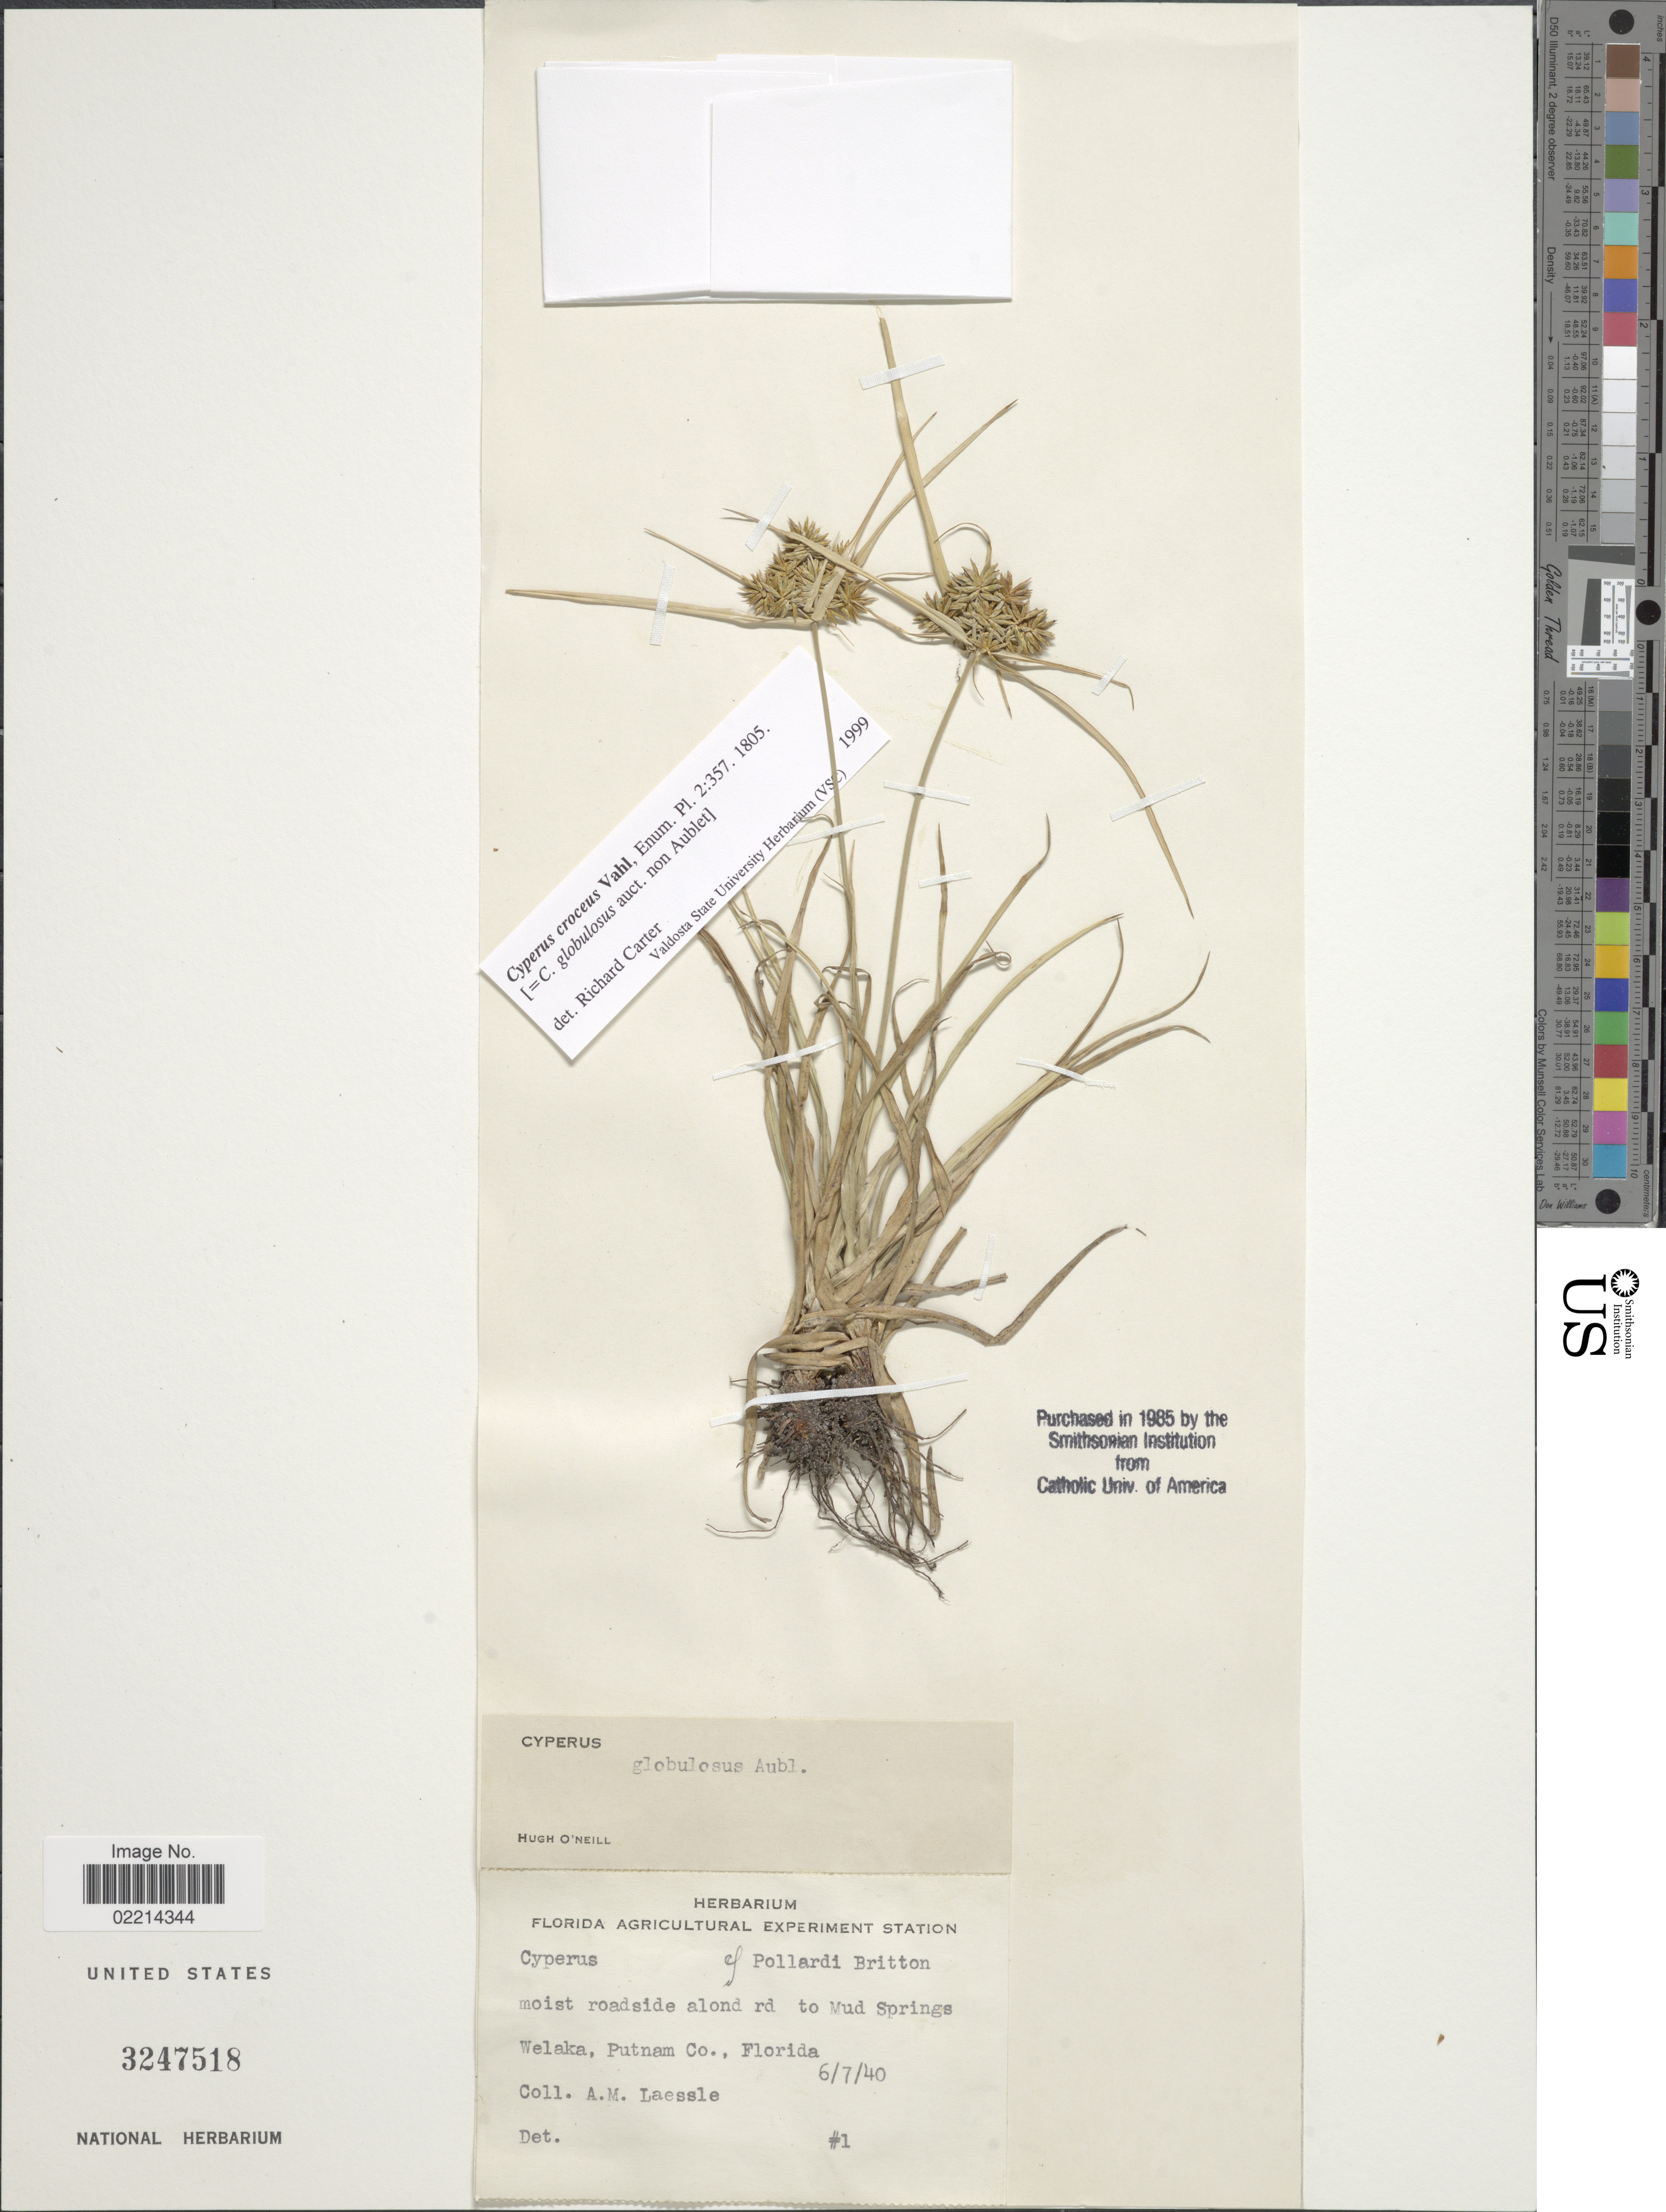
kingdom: Plantae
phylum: Tracheophyta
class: Liliopsida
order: Poales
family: Cyperaceae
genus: Cyperus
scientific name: Cyperus croceus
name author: Vahl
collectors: A. Laessle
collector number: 1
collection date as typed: Transcribed d/m/y: 7/6/40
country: United States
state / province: Florida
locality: Moist roadside alond rd to Mud Springs Welaka, Putnam Co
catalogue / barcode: US 3247518